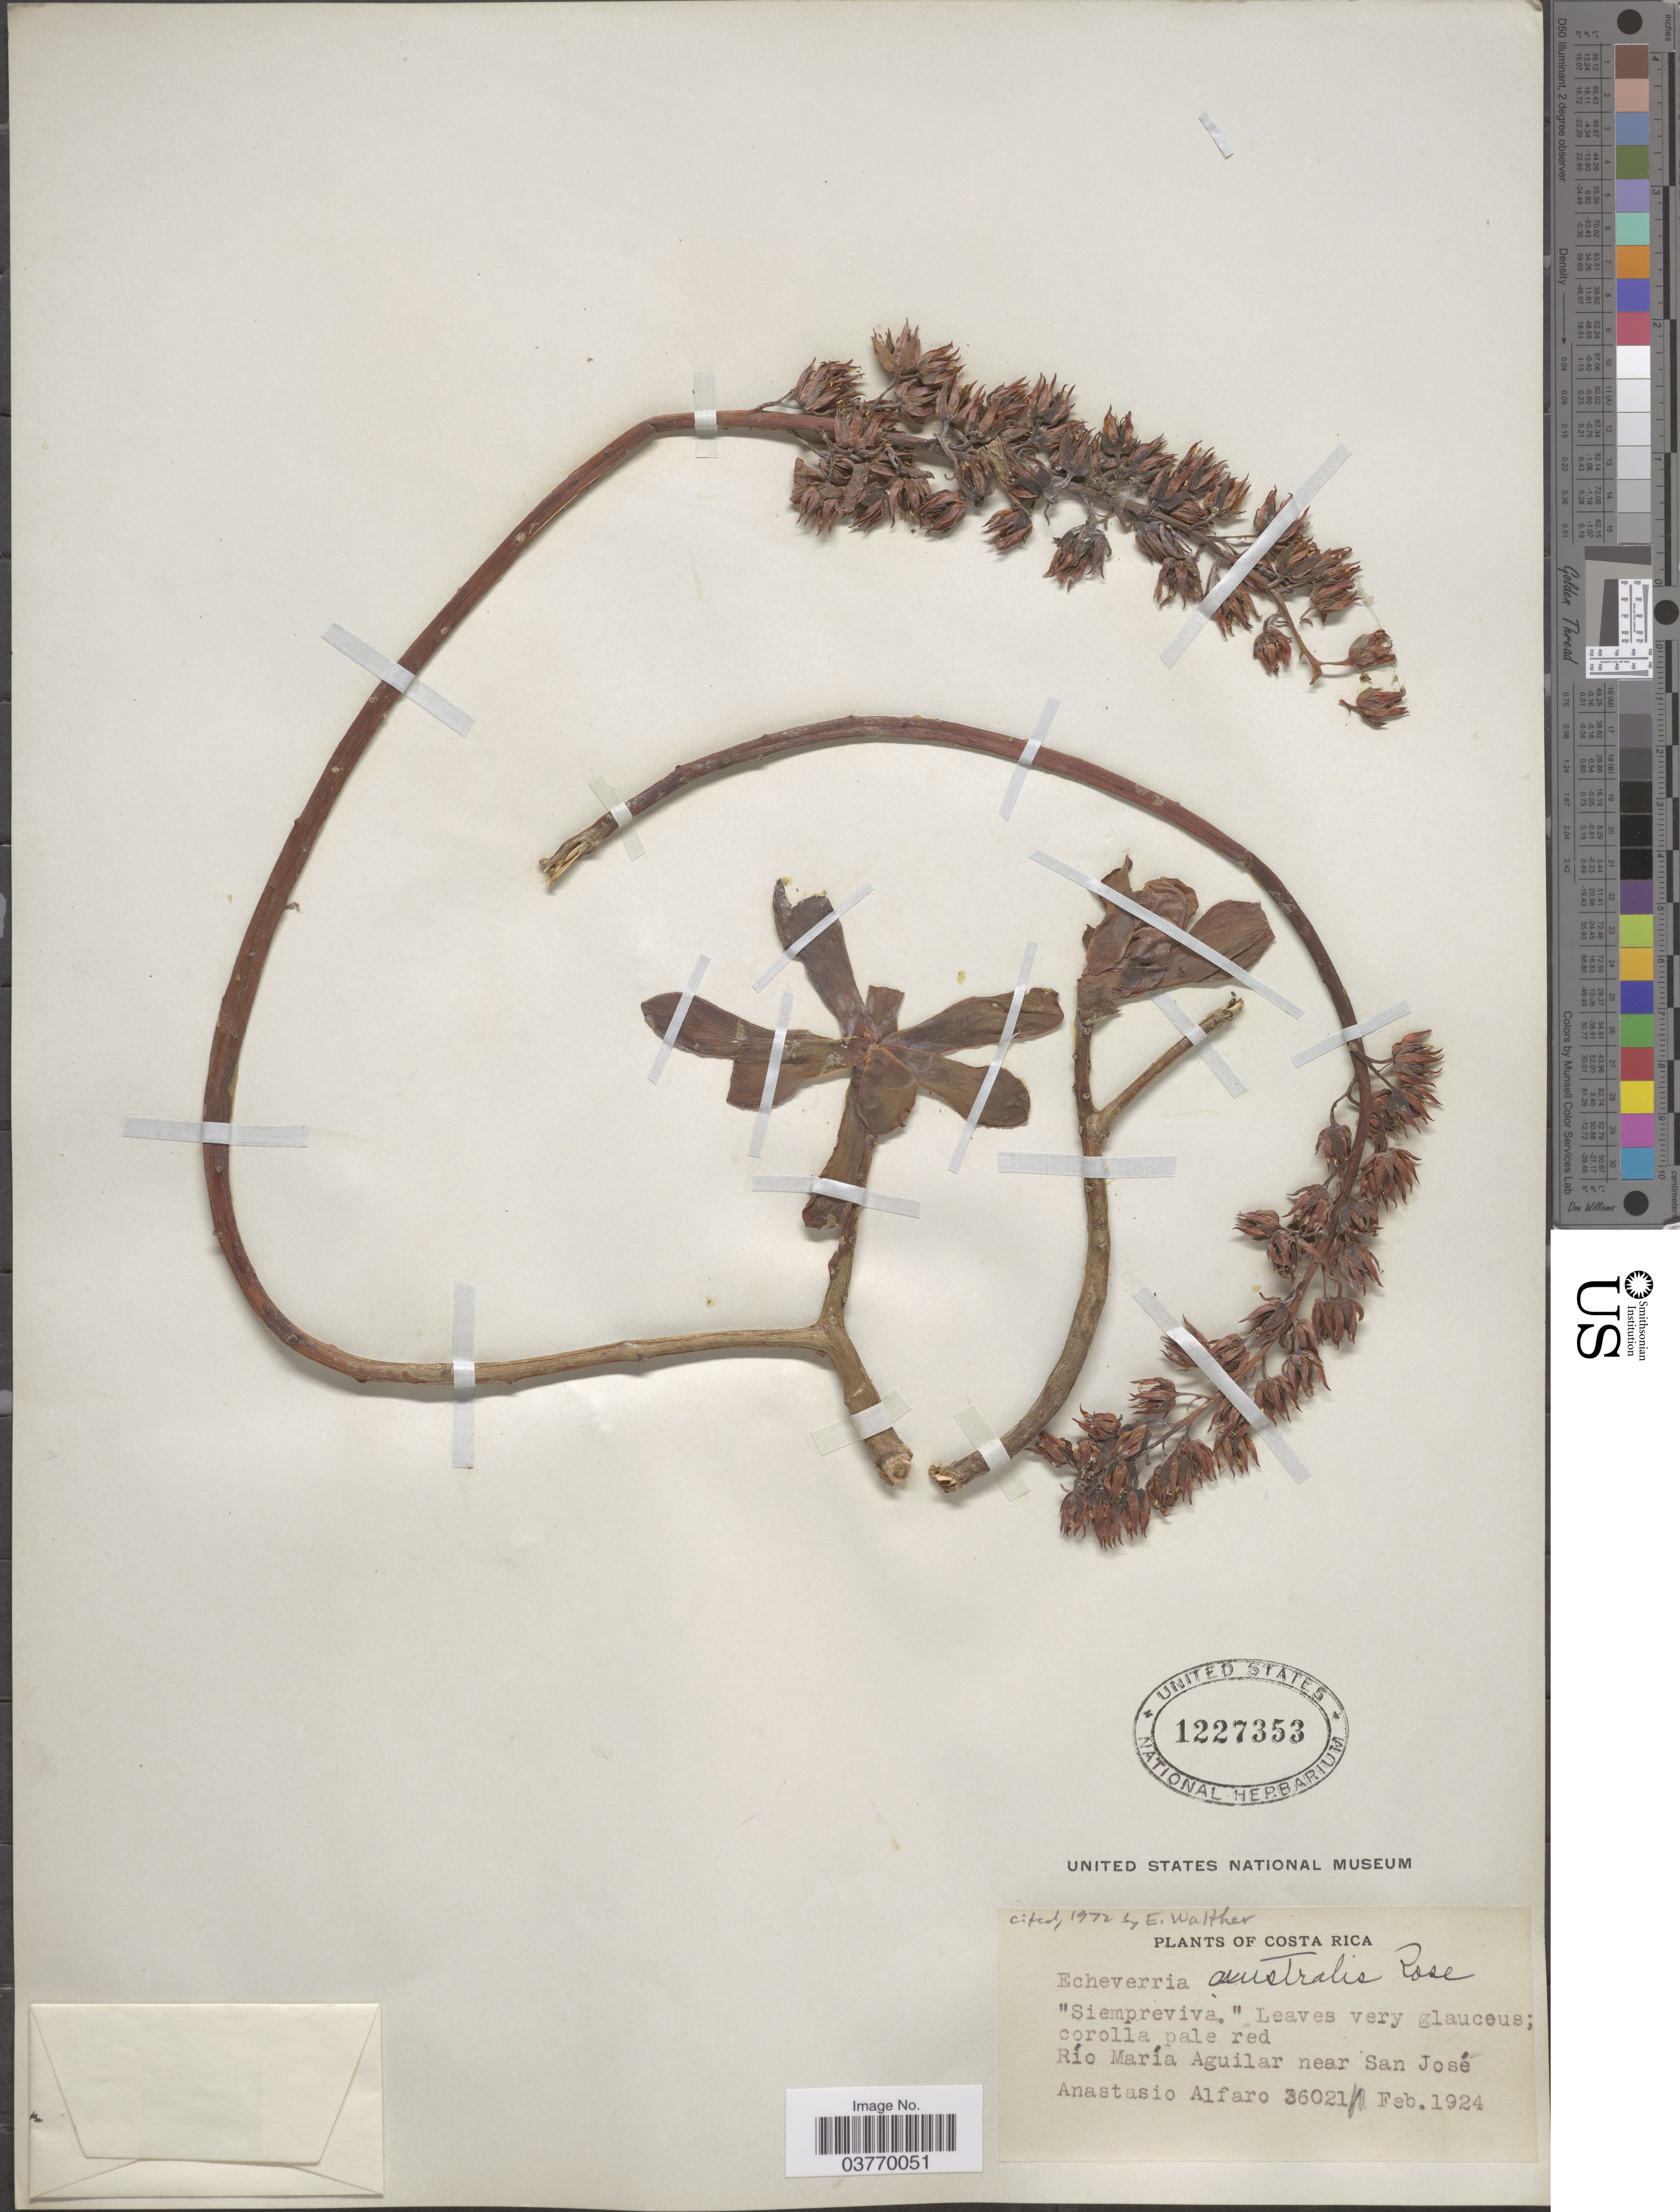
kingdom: Plantae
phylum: Tracheophyta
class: Magnoliopsida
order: Saxifragales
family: Crassulaceae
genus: Echeveria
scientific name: Echeveria australis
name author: Rose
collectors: A. Alfaro Gonzalez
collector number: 36021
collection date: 1924-02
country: Costa Rica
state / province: San José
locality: Río María Aguilar near San José.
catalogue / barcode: US 1227353